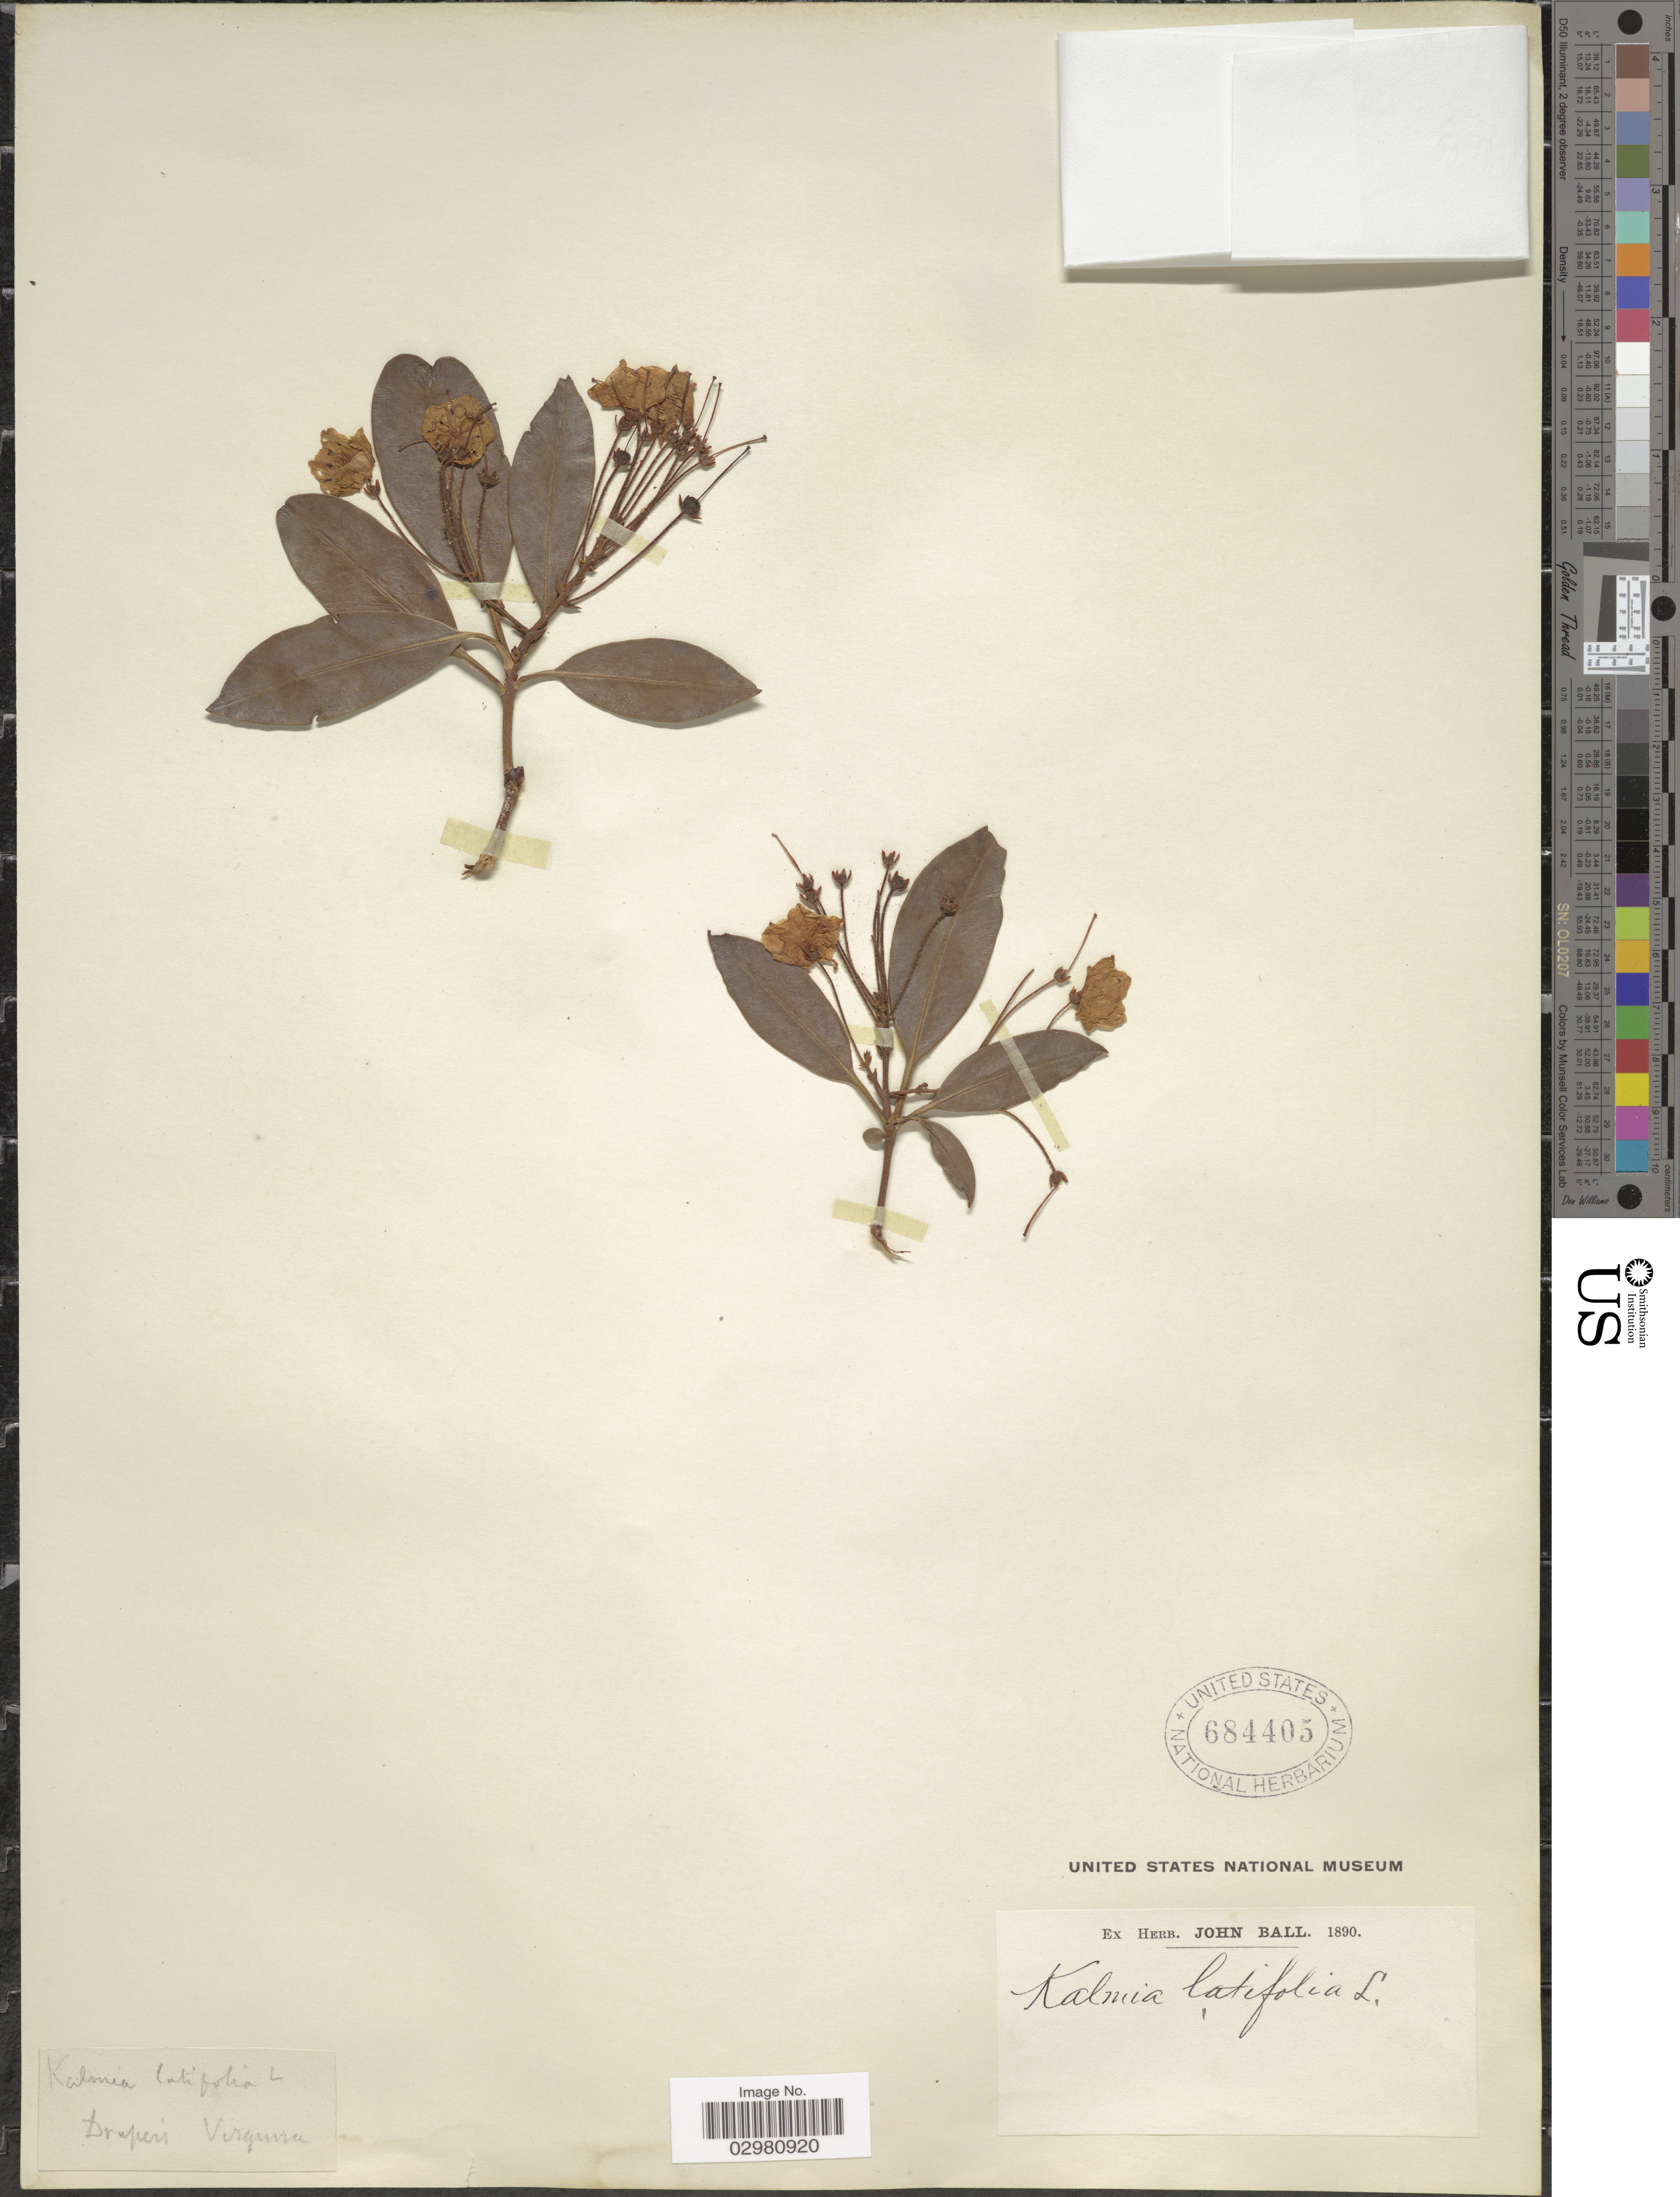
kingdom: Plantae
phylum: Tracheophyta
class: Magnoliopsida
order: Ericales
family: Ericaceae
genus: Kalmia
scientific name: Kalmia latifolia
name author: L.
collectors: ex herb. John Ball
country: United States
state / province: Virginia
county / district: Pulaski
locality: Draper's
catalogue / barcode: US 684405